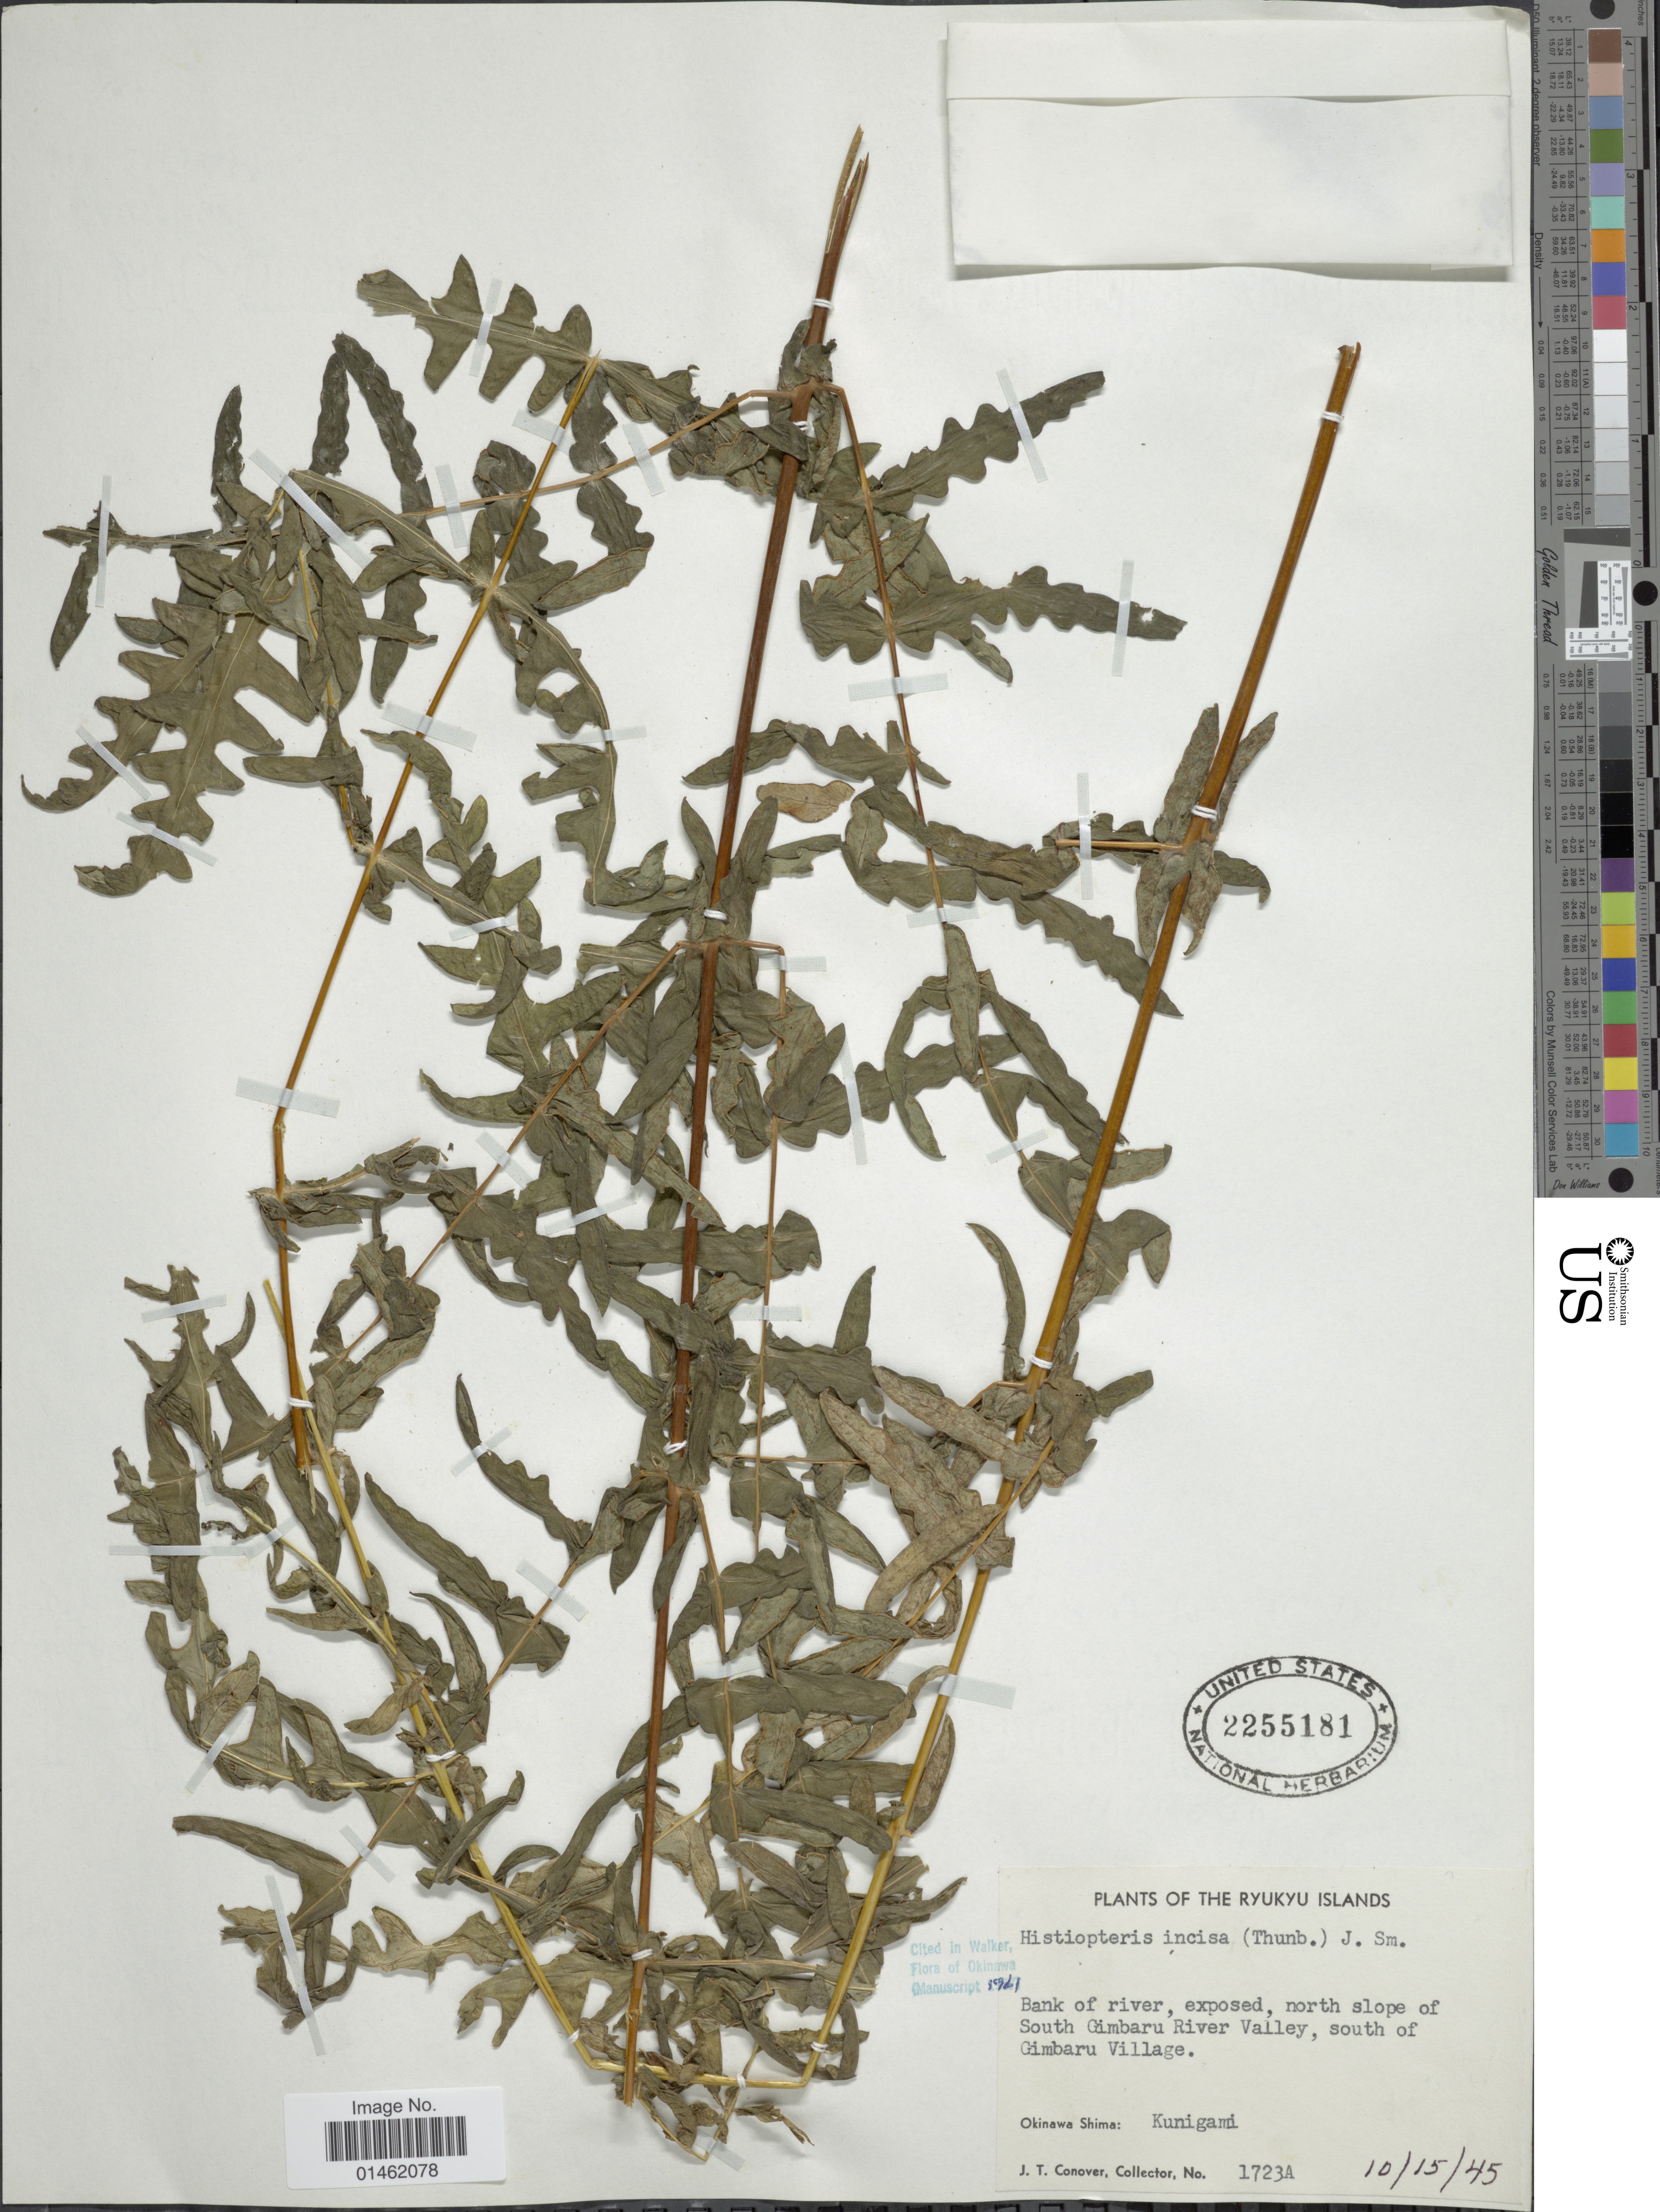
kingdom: Plantae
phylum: Tracheophyta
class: Polypodiopsida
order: Polypodiales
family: Dennstaedtiaceae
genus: Histiopteris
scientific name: Histiopteris incisa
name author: (Thunb.) J. Sm.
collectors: J. T. Conover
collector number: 1723A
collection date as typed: Transcribed d/m/y: 15/10/45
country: Japan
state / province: Okinawa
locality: Ryukyu Islands, Bank of river, exposed north slope of South Gimbaru River valley, south of Gimbaru village, Okinawa Shima: Kunigami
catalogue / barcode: US 2255181